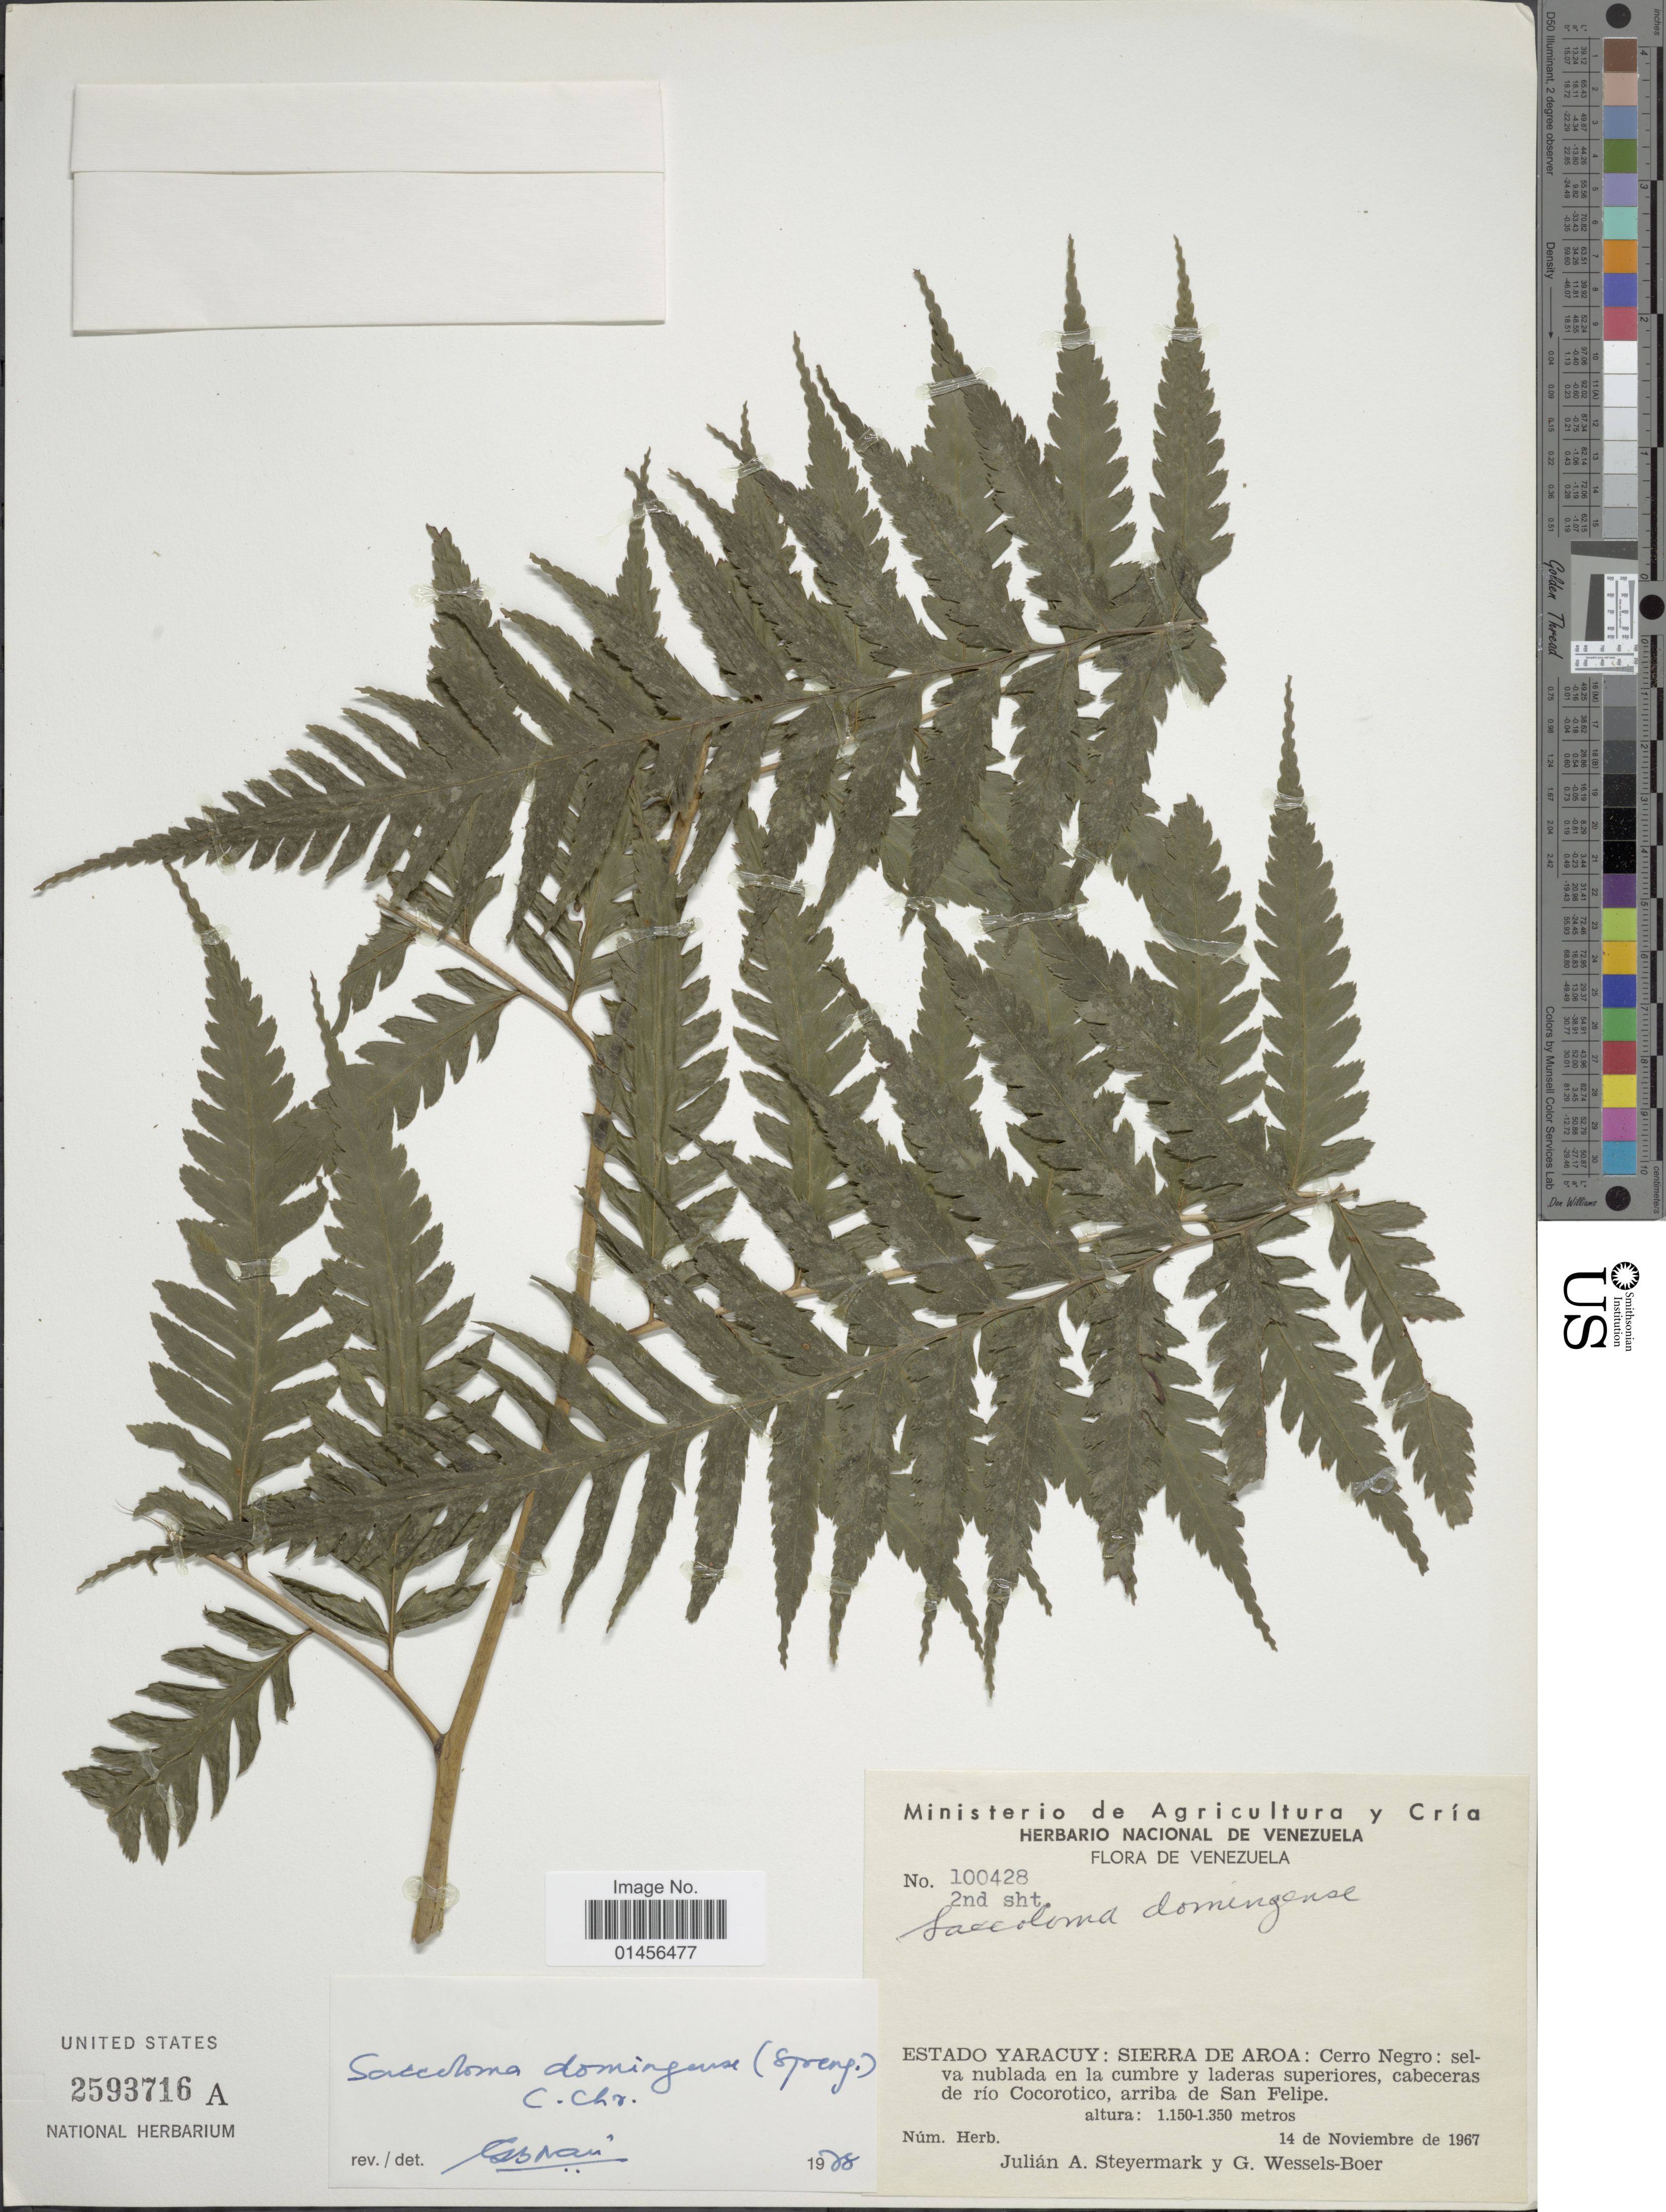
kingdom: Plantae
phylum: Tracheophyta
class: Polypodiopsida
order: Polypodiales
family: Saccolomataceae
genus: Saccoloma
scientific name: Saccoloma domingense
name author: (Spreng.) C. Chr.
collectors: J. Steyermark & J. G. Wessels Boer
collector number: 100428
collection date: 1967-11-14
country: Venezuela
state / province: Yaracuy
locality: Sierra de Aroa: Cerro Negro: selva nublada en la cumbre y laderas superiores, cabeceras de río Cocorotico, arriba de San Felipe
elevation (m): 1150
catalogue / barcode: US 2593716A